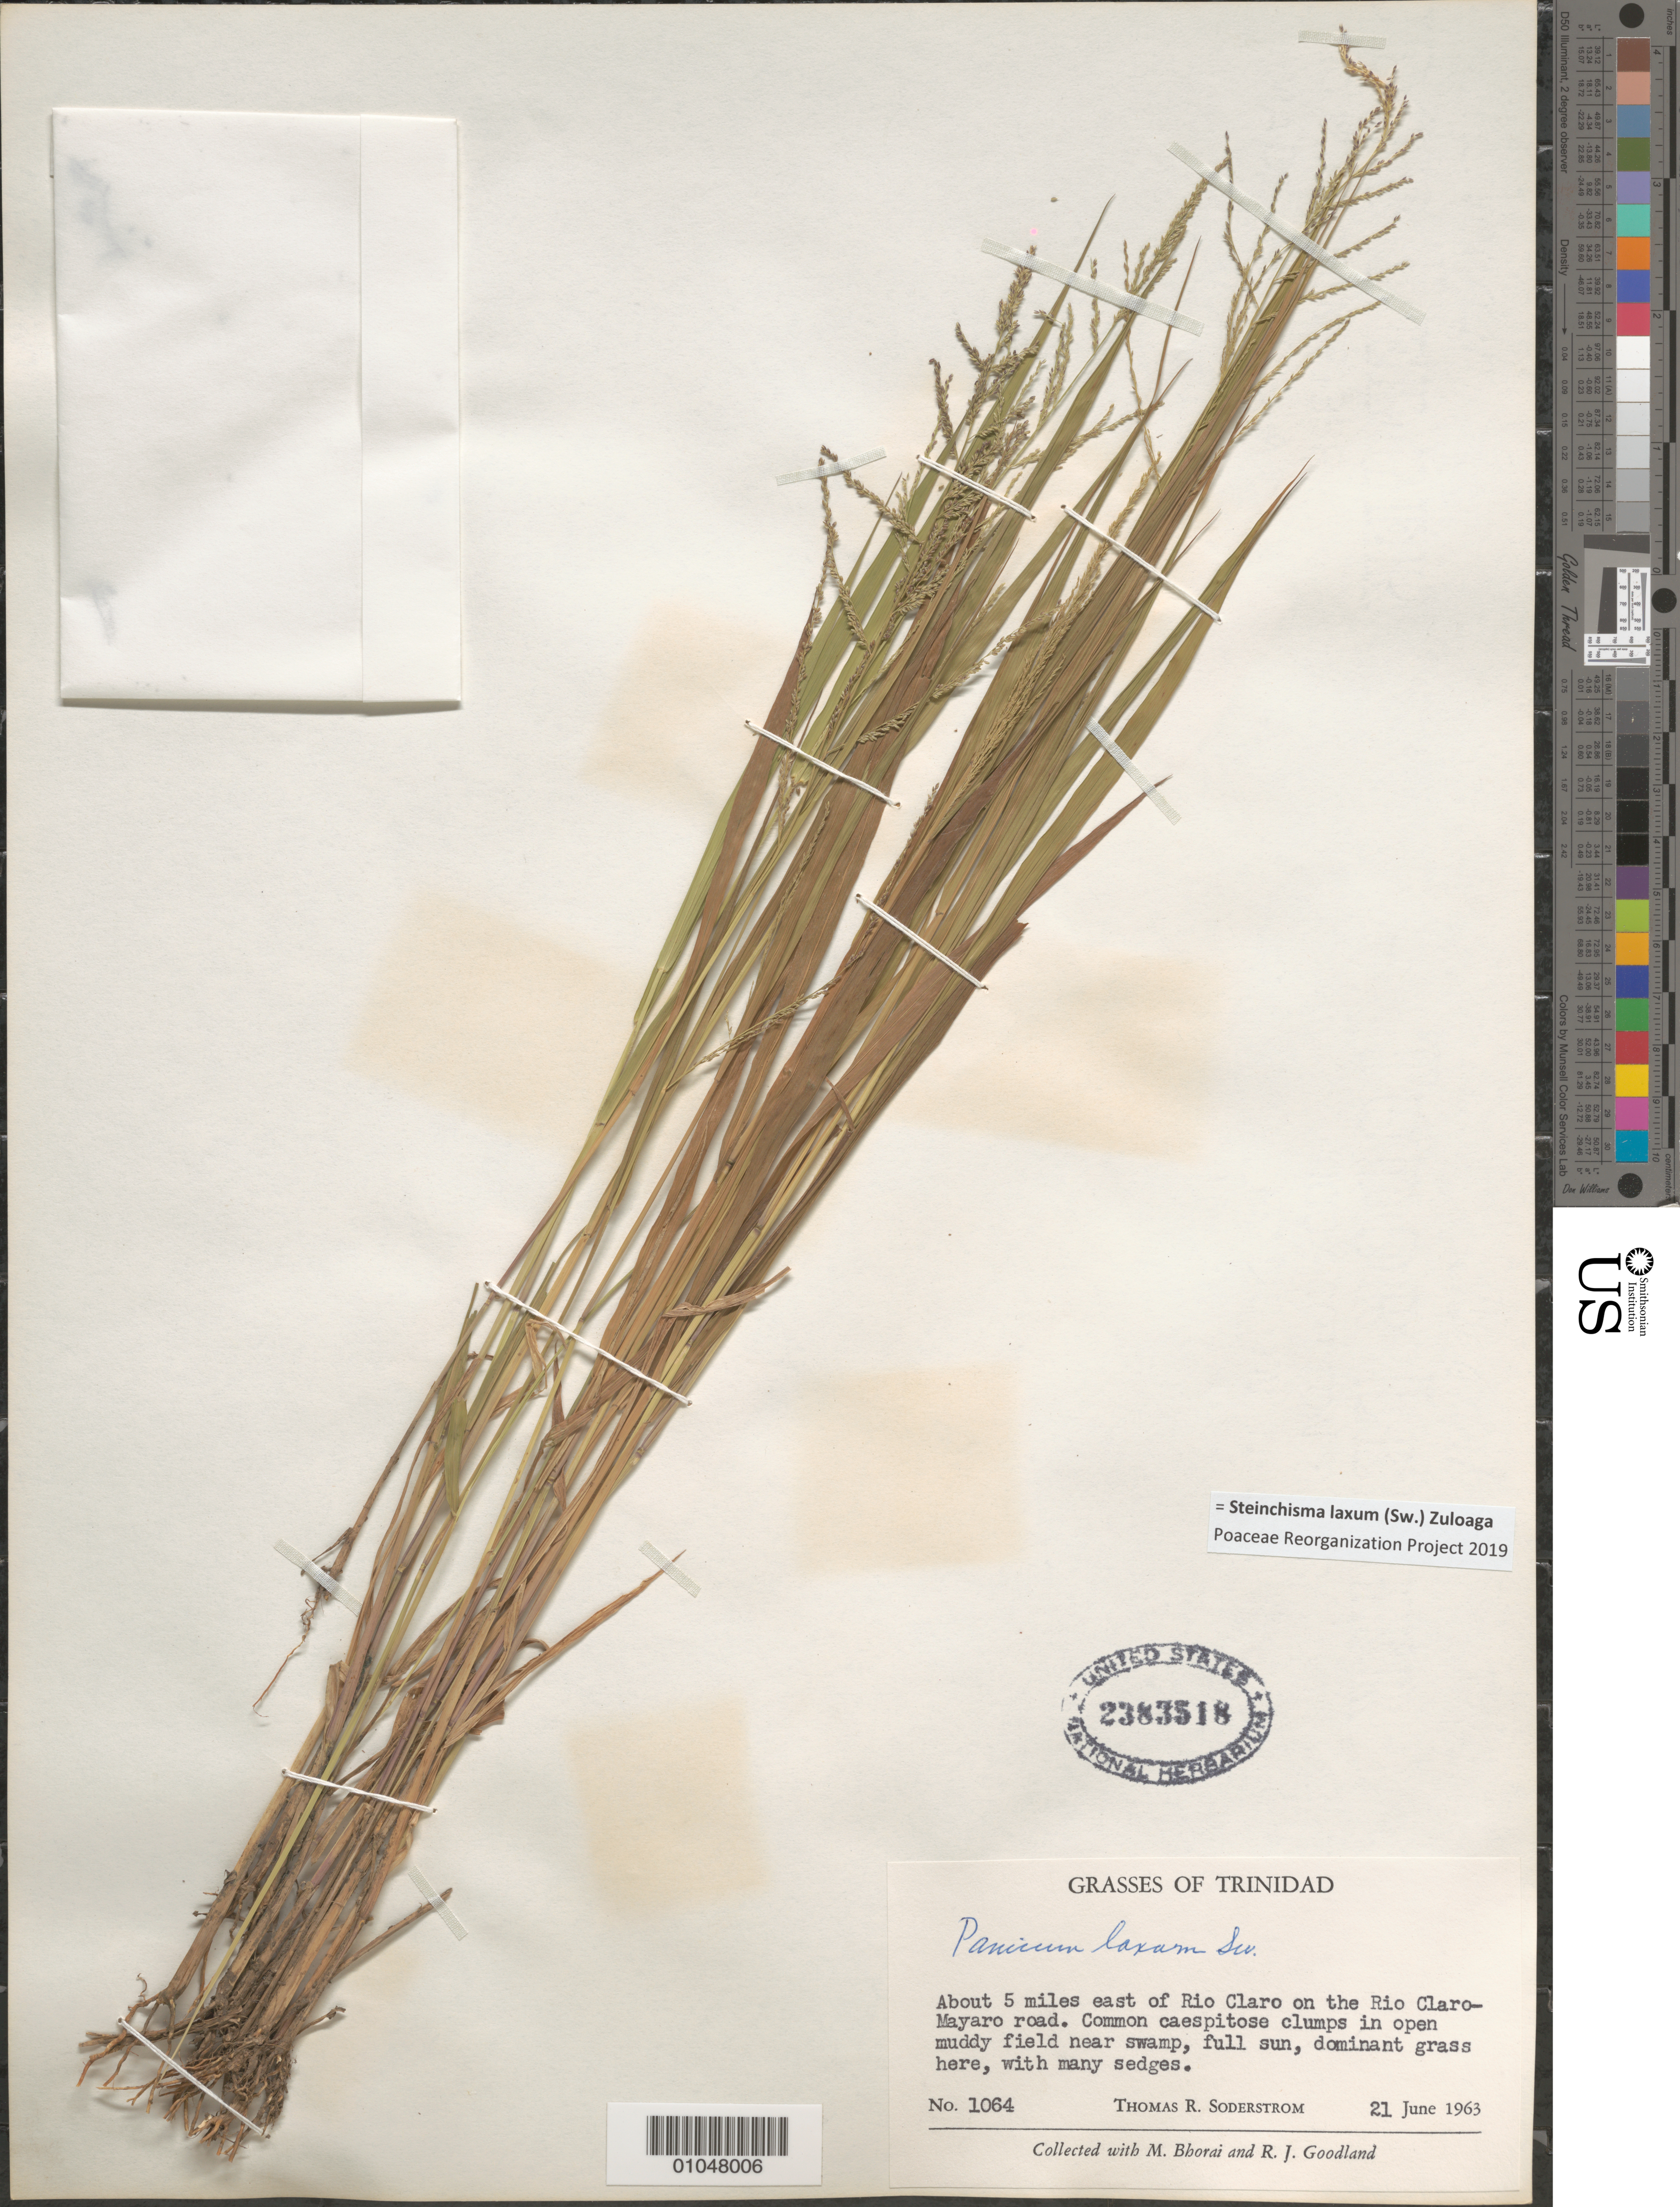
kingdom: Plantae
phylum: Tracheophyta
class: Liliopsida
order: Poales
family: Poaceae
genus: Panicum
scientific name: Panicum laxum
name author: Sw.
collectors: T. R. Soderstrom, M. Bhorai & R. Goodland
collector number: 1064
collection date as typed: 21 Jun 1963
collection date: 1963-06-21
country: Trinidad and Tobago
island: Trinidad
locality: About 5 m E of Rio Claro on the Rio Claro-Mayaro Rd.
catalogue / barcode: US 2383518